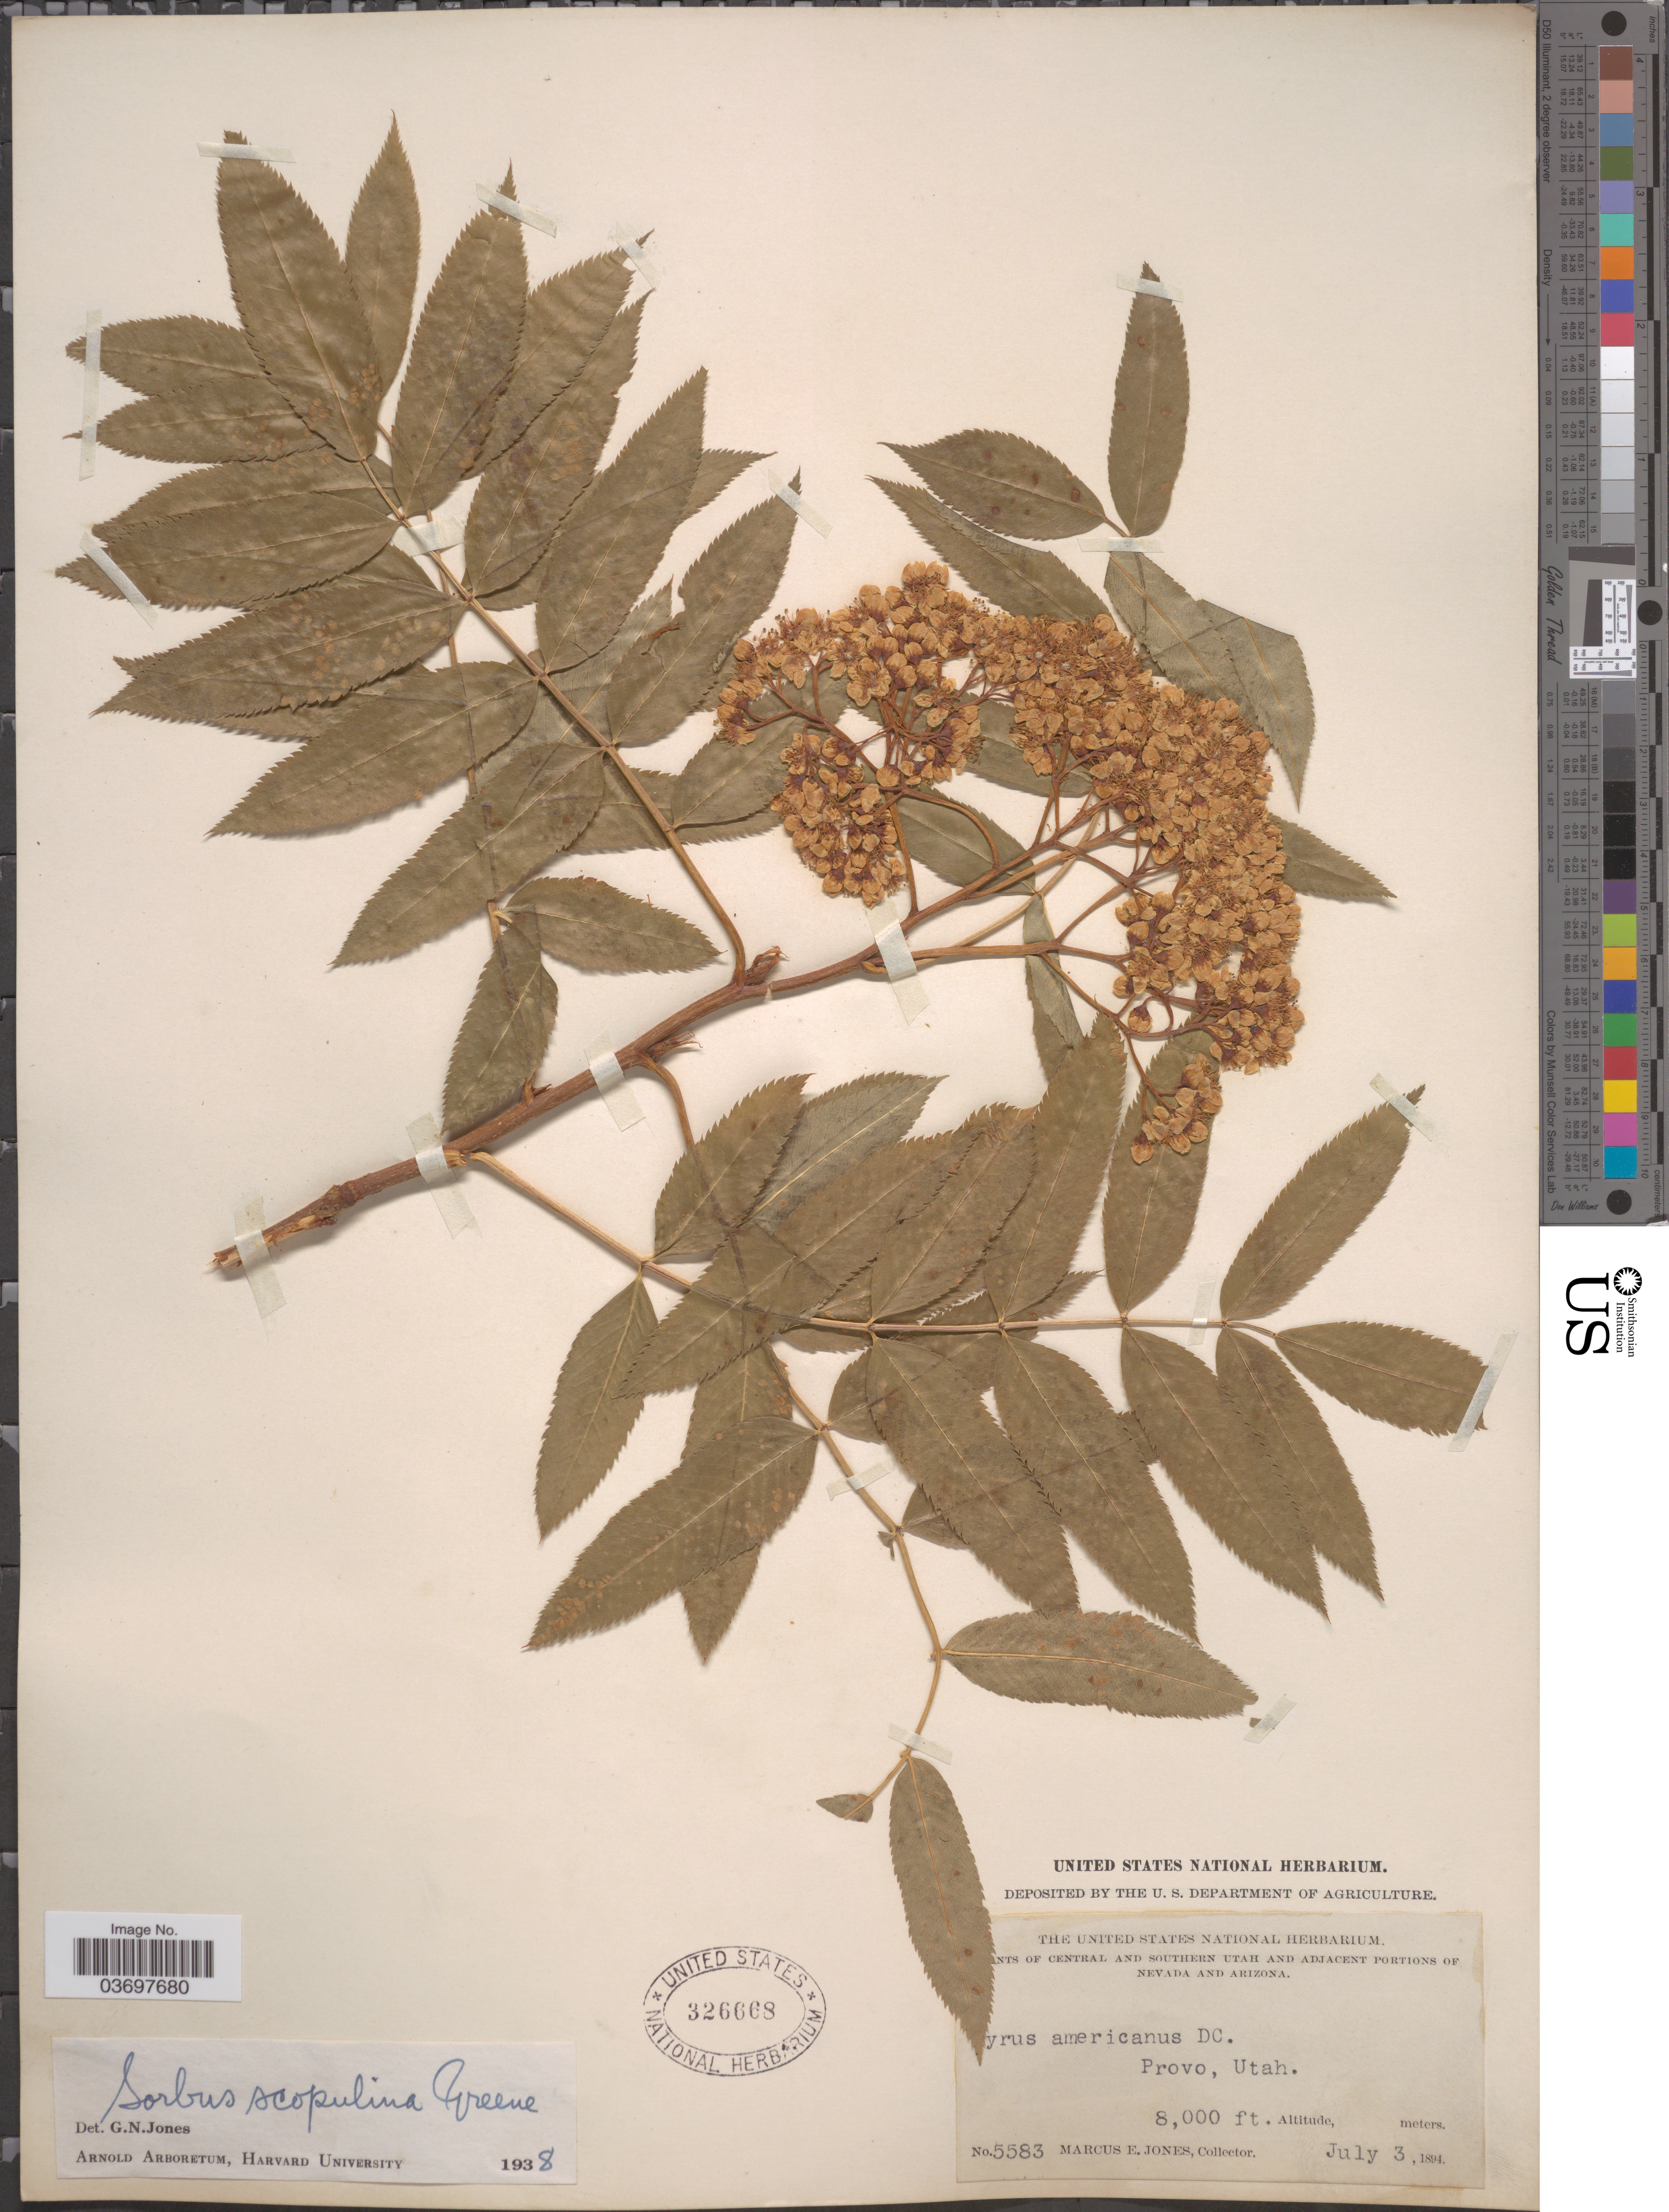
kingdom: Plantae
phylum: Tracheophyta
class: Magnoliopsida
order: Rosales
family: Rosaceae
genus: Sorbus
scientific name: Sorbus scopulina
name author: Greene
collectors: M. E. Jones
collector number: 5583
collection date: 1894-07-03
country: United States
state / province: Utah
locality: Central and Southern Utah. Provo.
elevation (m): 2438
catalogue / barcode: US 326668